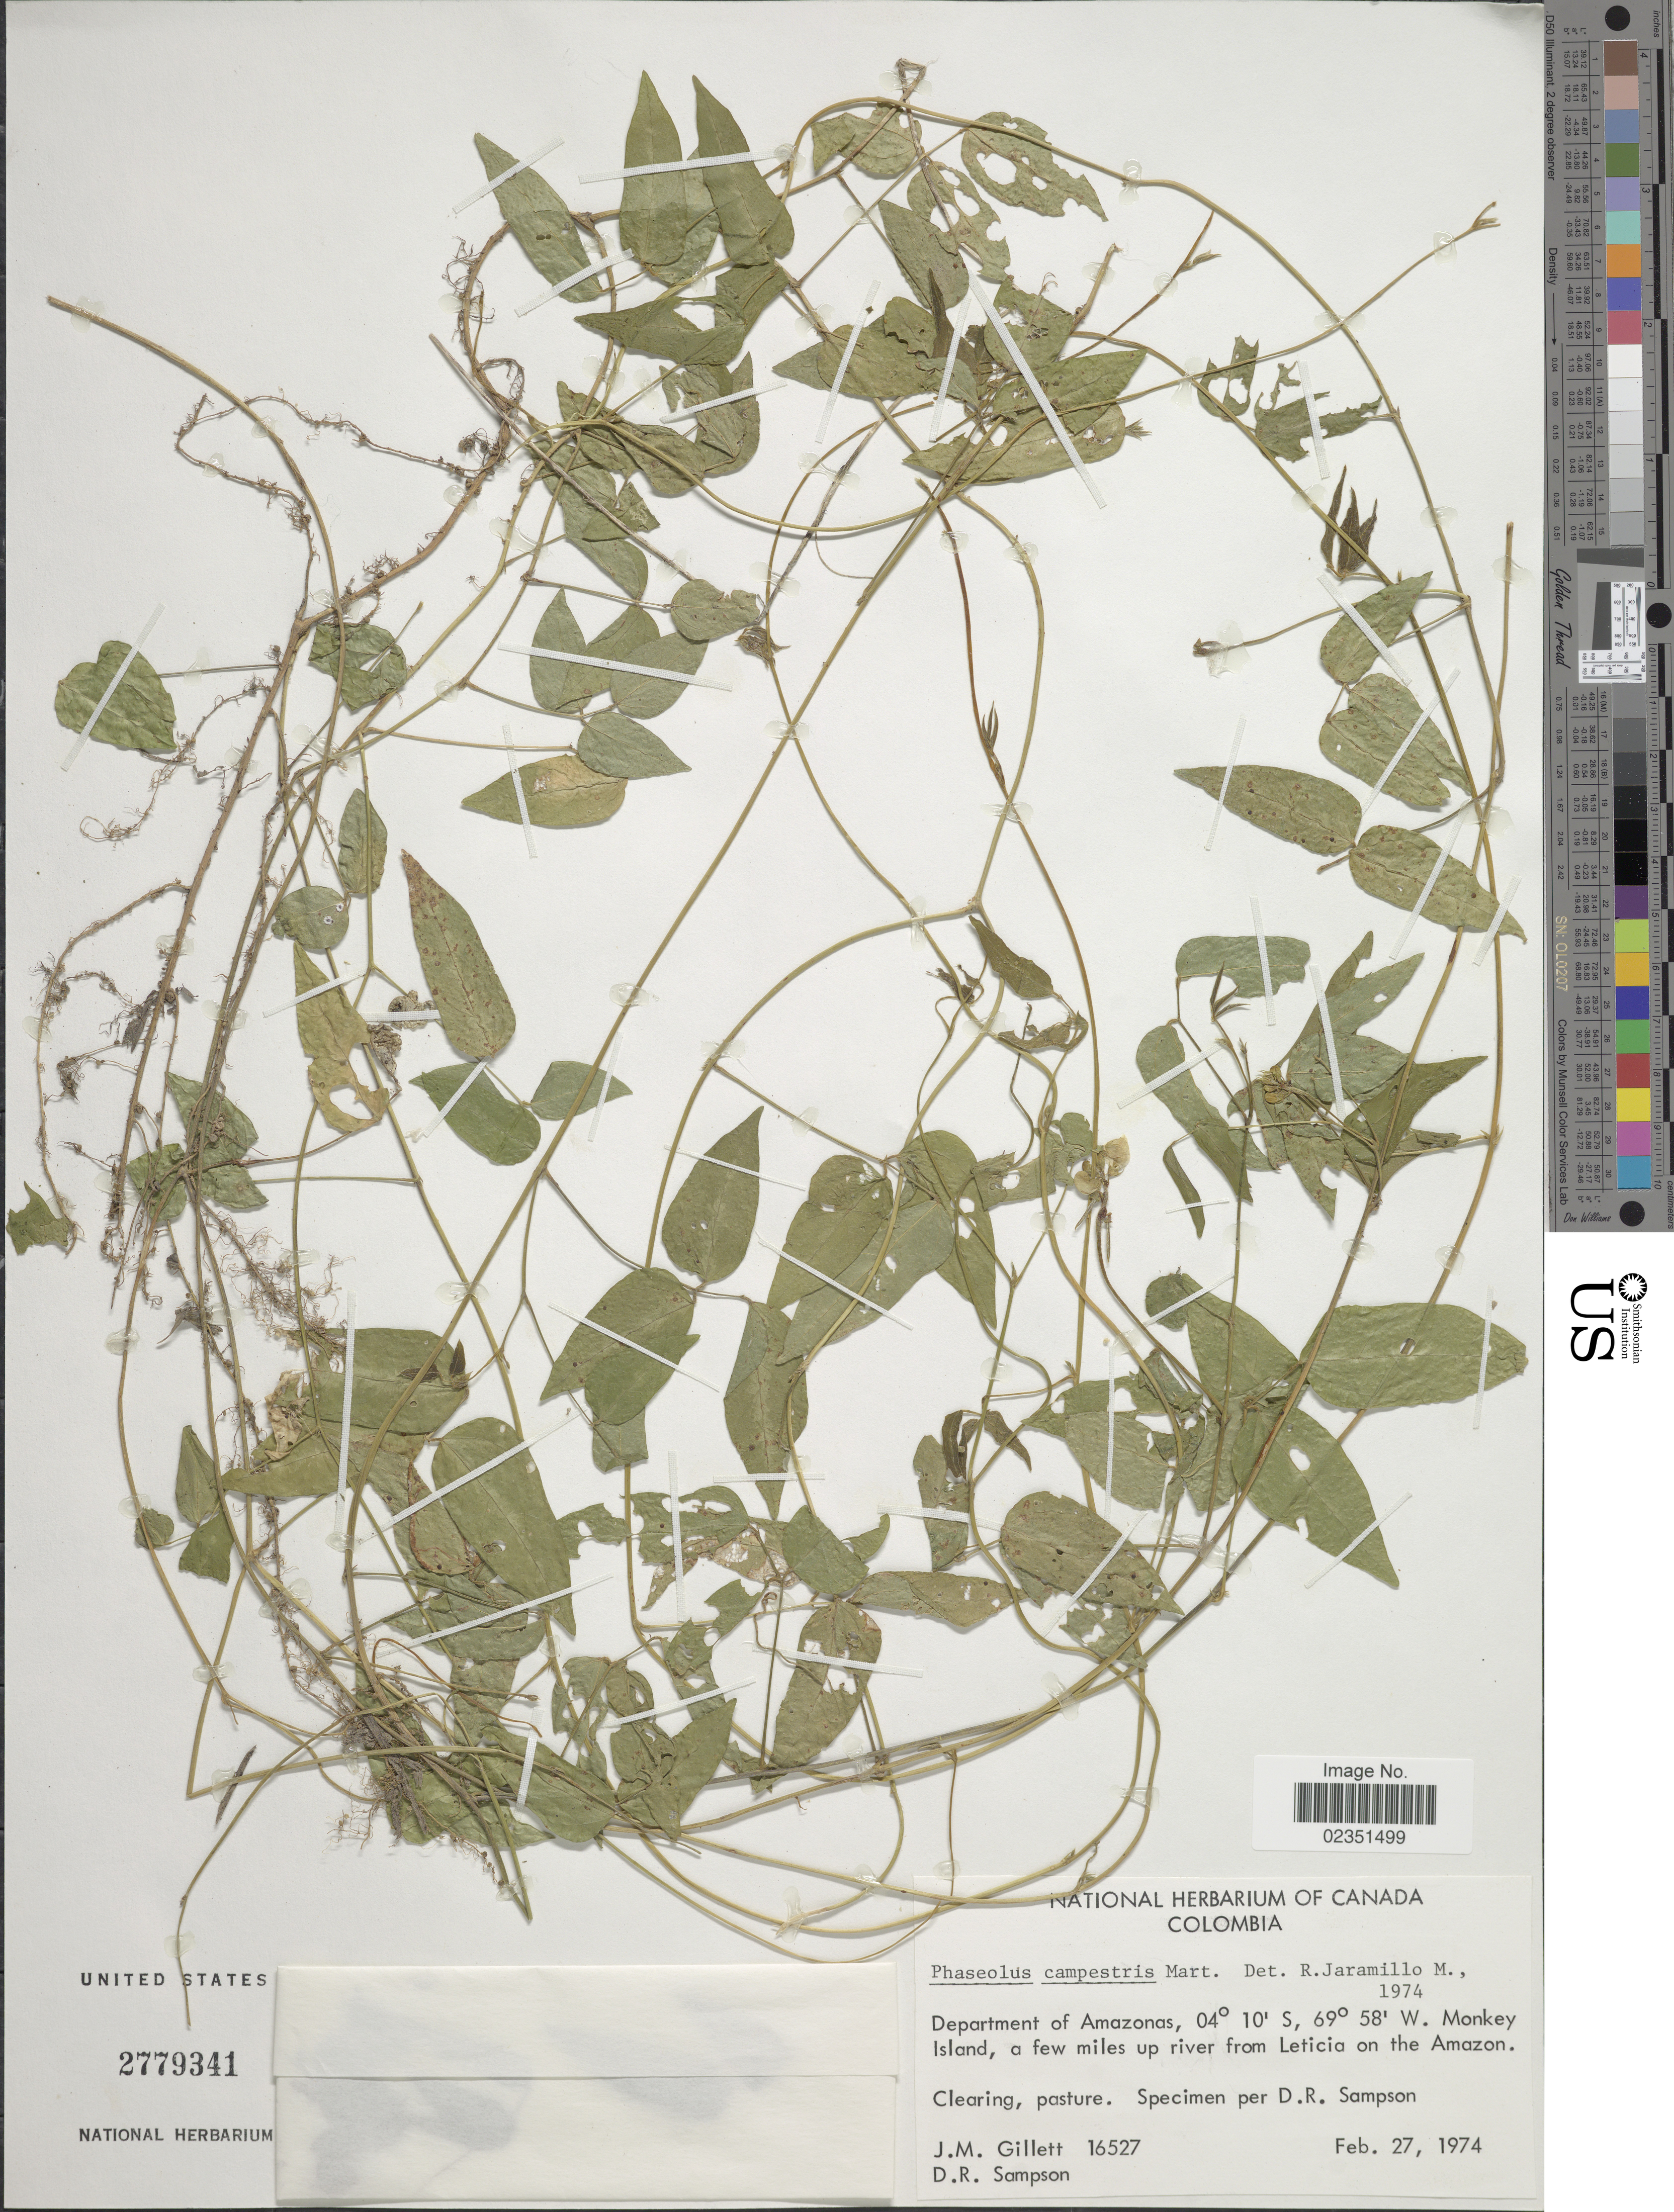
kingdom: Plantae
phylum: Tracheophyta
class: Magnoliopsida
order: Fabales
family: Fabaceae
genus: Phaseolus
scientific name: Phaseolus campestris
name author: Mart. ex Benth.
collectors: J. M. Gillett & D. Sampson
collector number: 16527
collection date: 1974-02-27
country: Colombia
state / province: Amazônas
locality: Monkey Island, a few miles up river from Leticia on the Amazon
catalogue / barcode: US 2779341